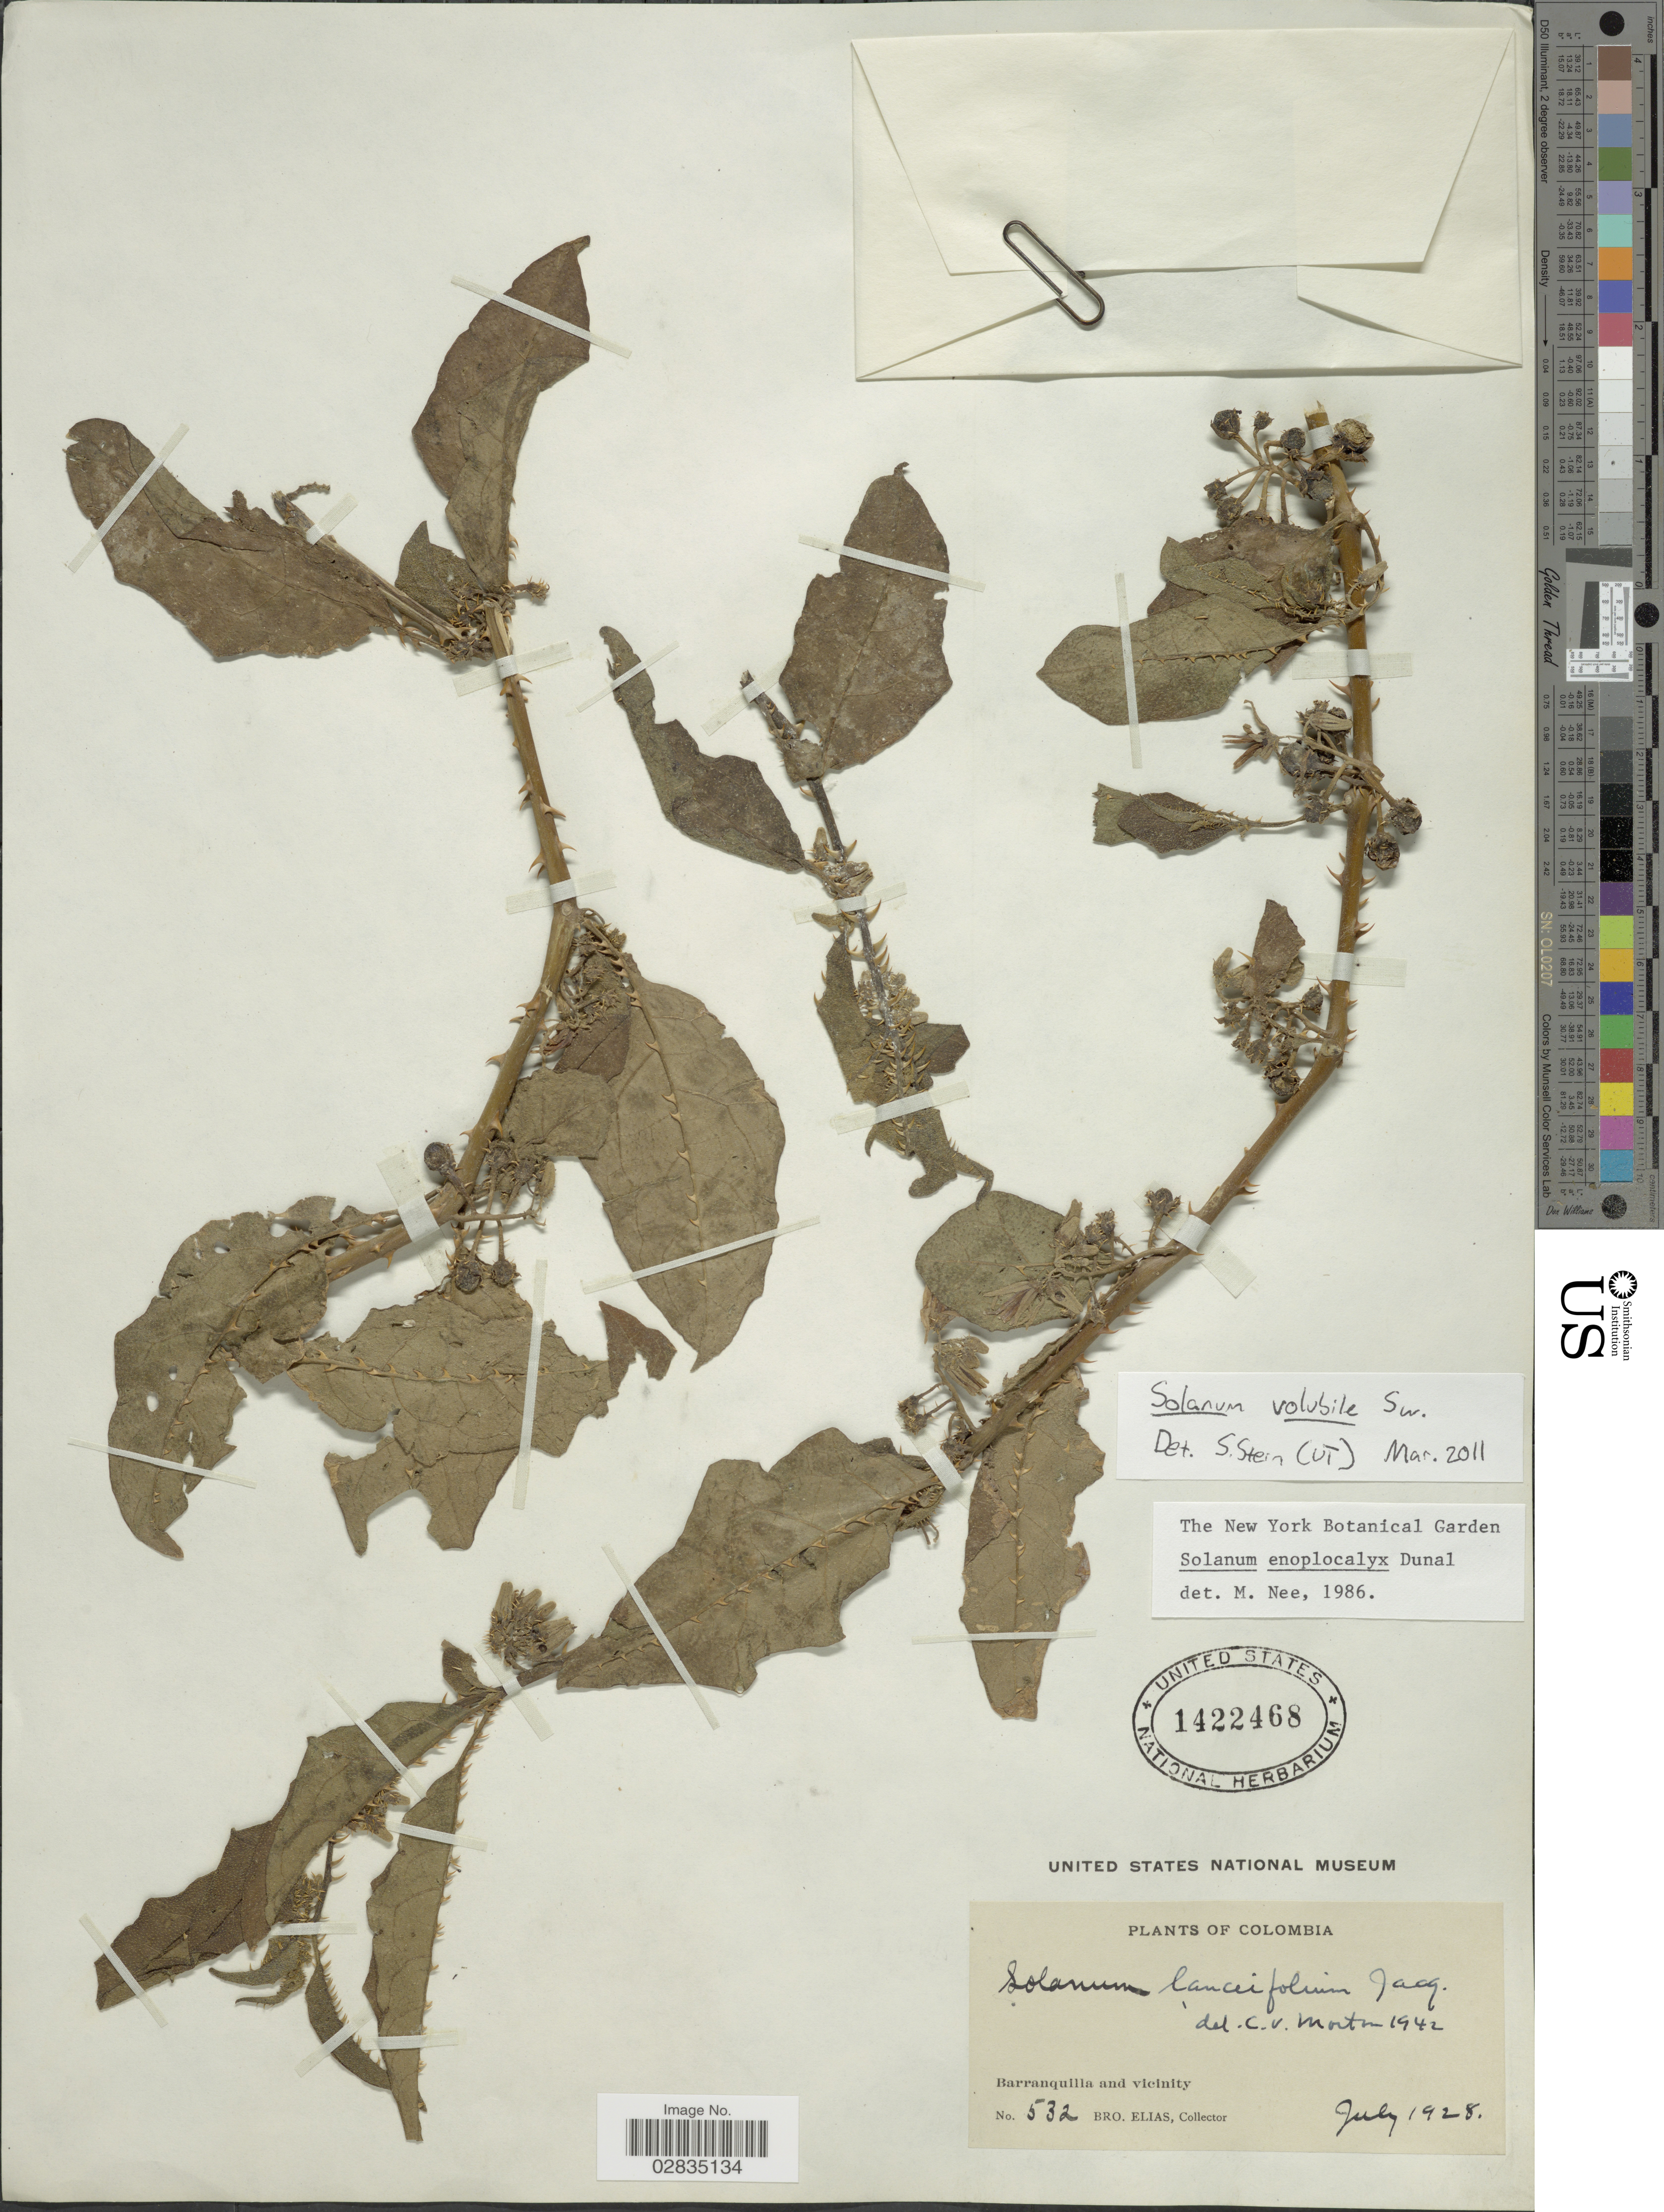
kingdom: Plantae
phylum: Tracheophyta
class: Magnoliopsida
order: Solanales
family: Solanaceae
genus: Solanum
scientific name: Solanum volubile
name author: Sw.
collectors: Bro. Elias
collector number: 532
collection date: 1928-07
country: Colombia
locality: Barranquilla and vicinity.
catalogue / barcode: US 1422468